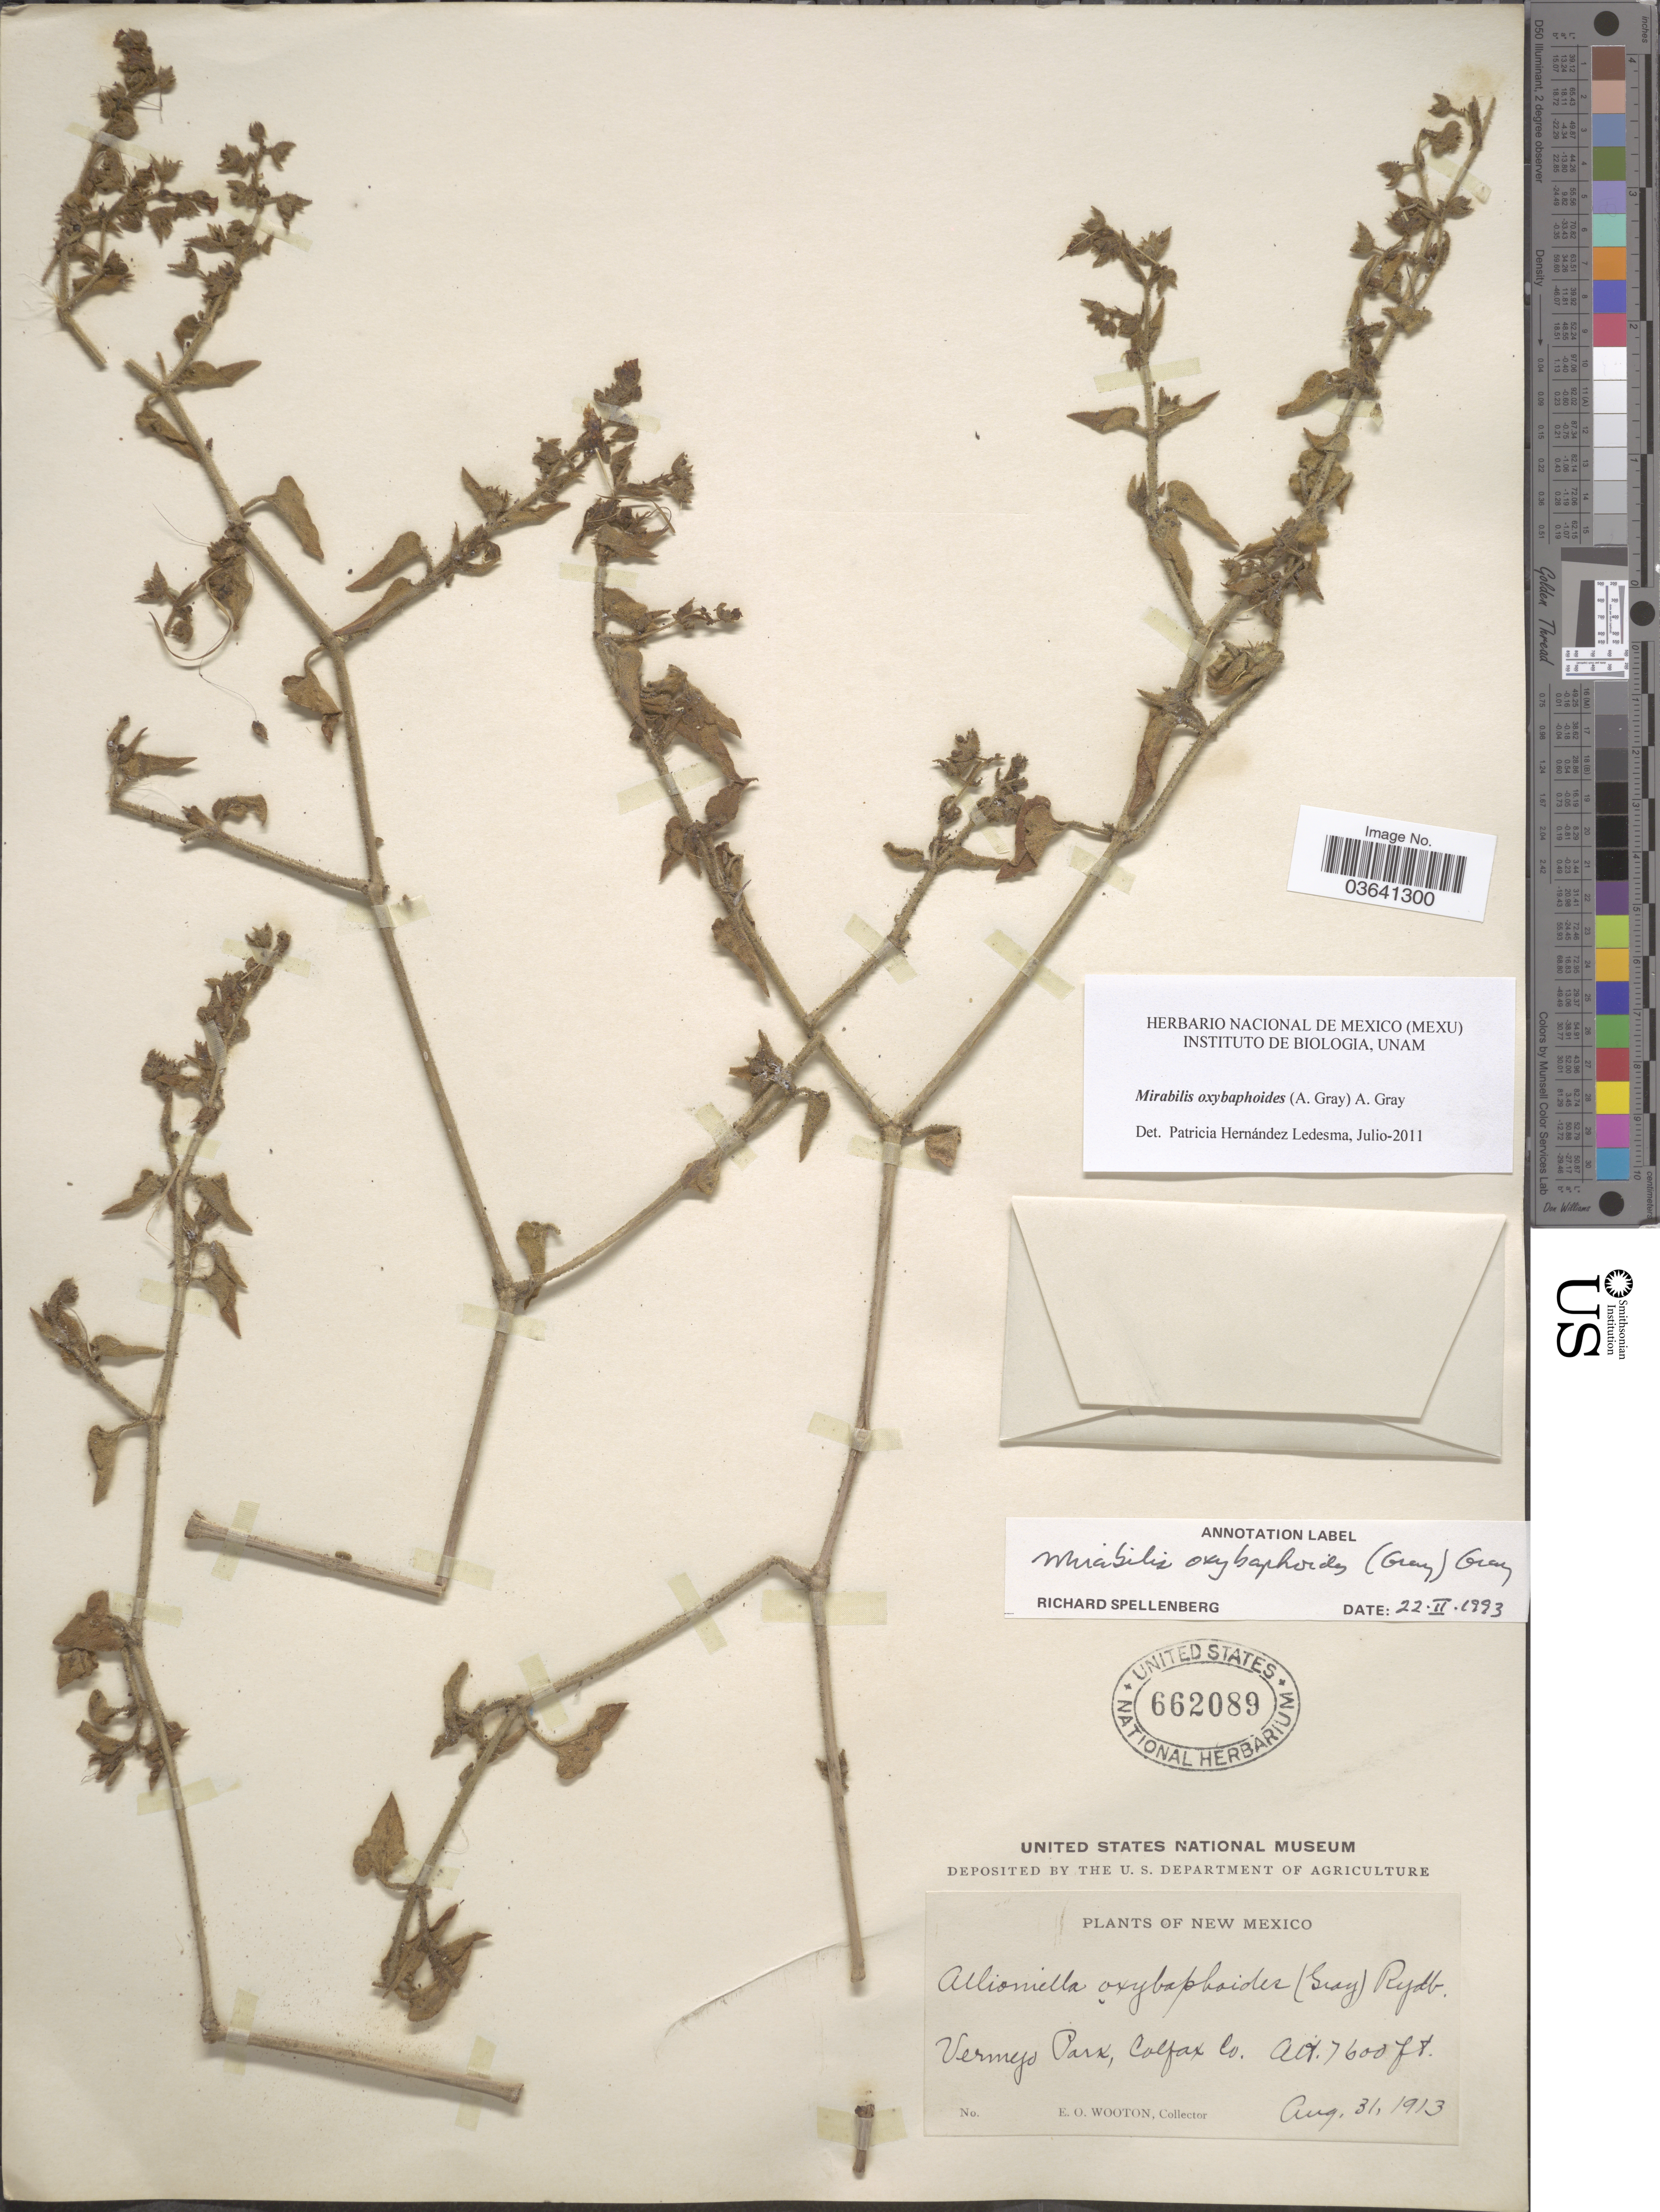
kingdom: Plantae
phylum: Tracheophyta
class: Magnoliopsida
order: Caryophyllales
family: Nyctaginaceae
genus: Mirabilis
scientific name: Mirabilis oxybaphoides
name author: (A. Gray) A. Gray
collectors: E. O. Wooton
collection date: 1913-08-31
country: United States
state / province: New Mexico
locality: Vermejo Park, Colfax Co.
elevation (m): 2316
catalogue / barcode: US 662089